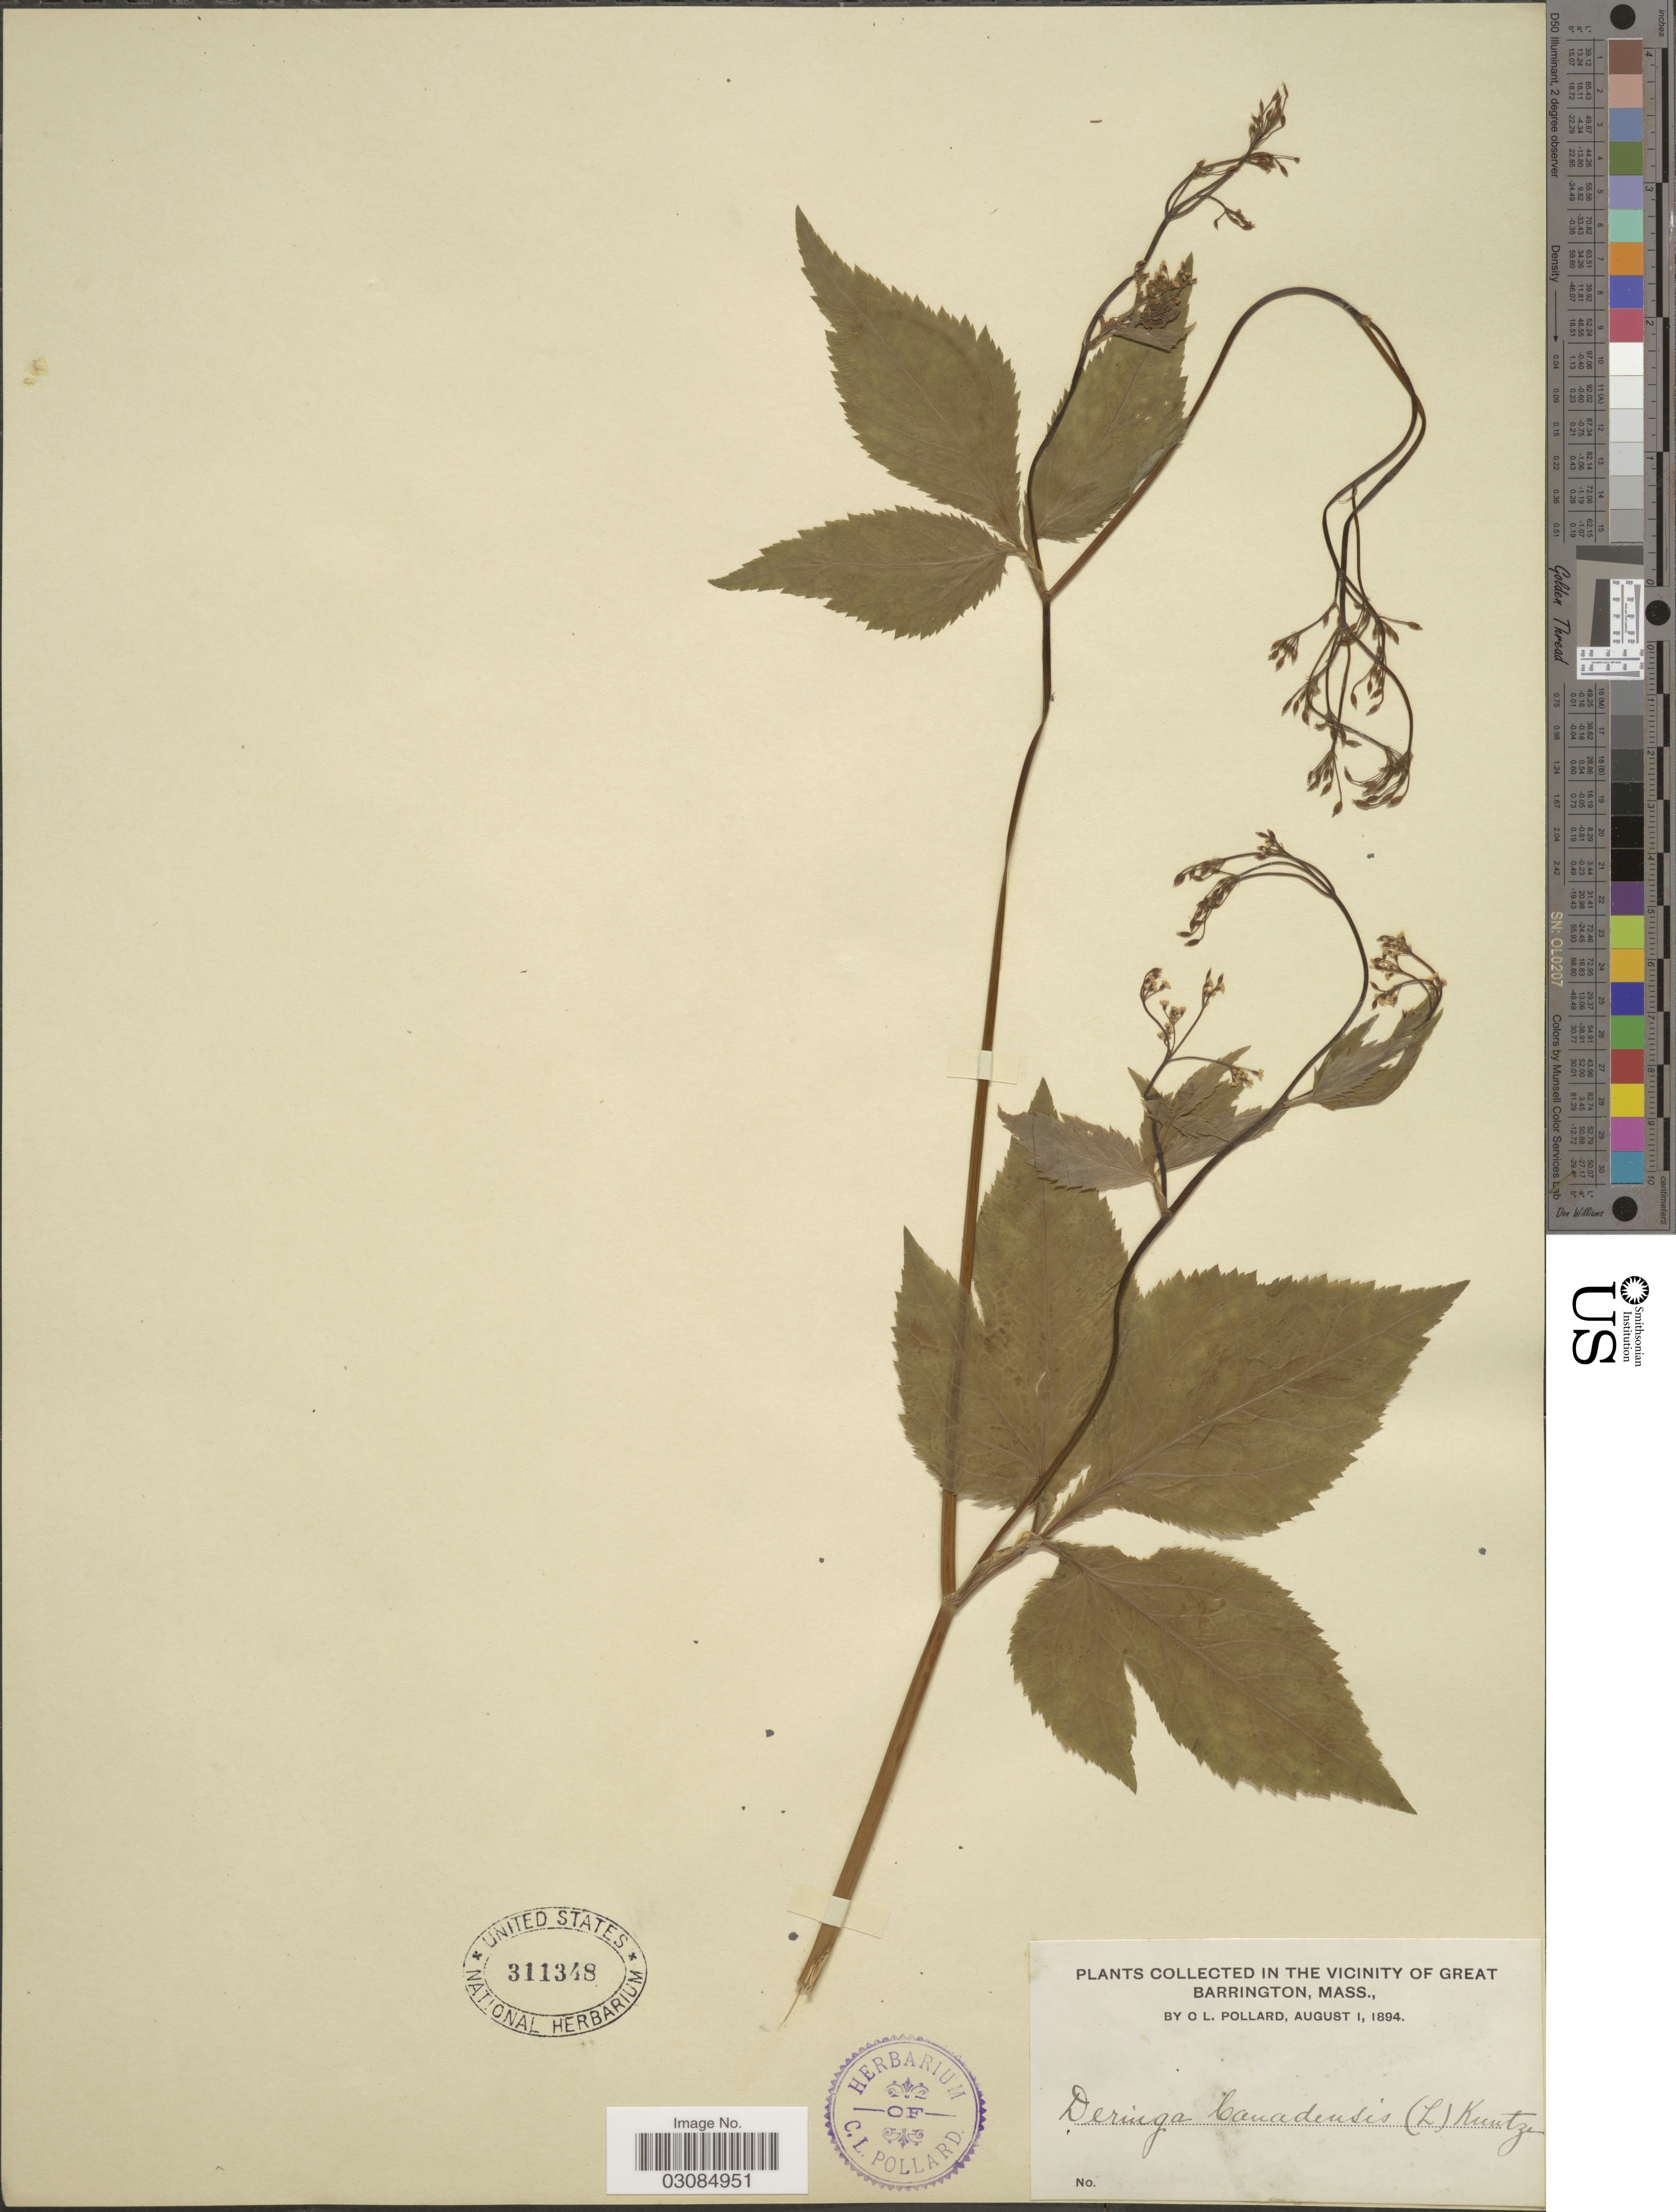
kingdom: Plantae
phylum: Tracheophyta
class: Magnoliopsida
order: Apiales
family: Apiaceae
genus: Cryptotaenia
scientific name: Cryptotaenia canadensis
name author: (L.) DC.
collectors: C. L. Pollard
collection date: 1894-08-01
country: United States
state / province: Massachusetts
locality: Collected in the Vicinity of Great Barrington.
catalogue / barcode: US 311348